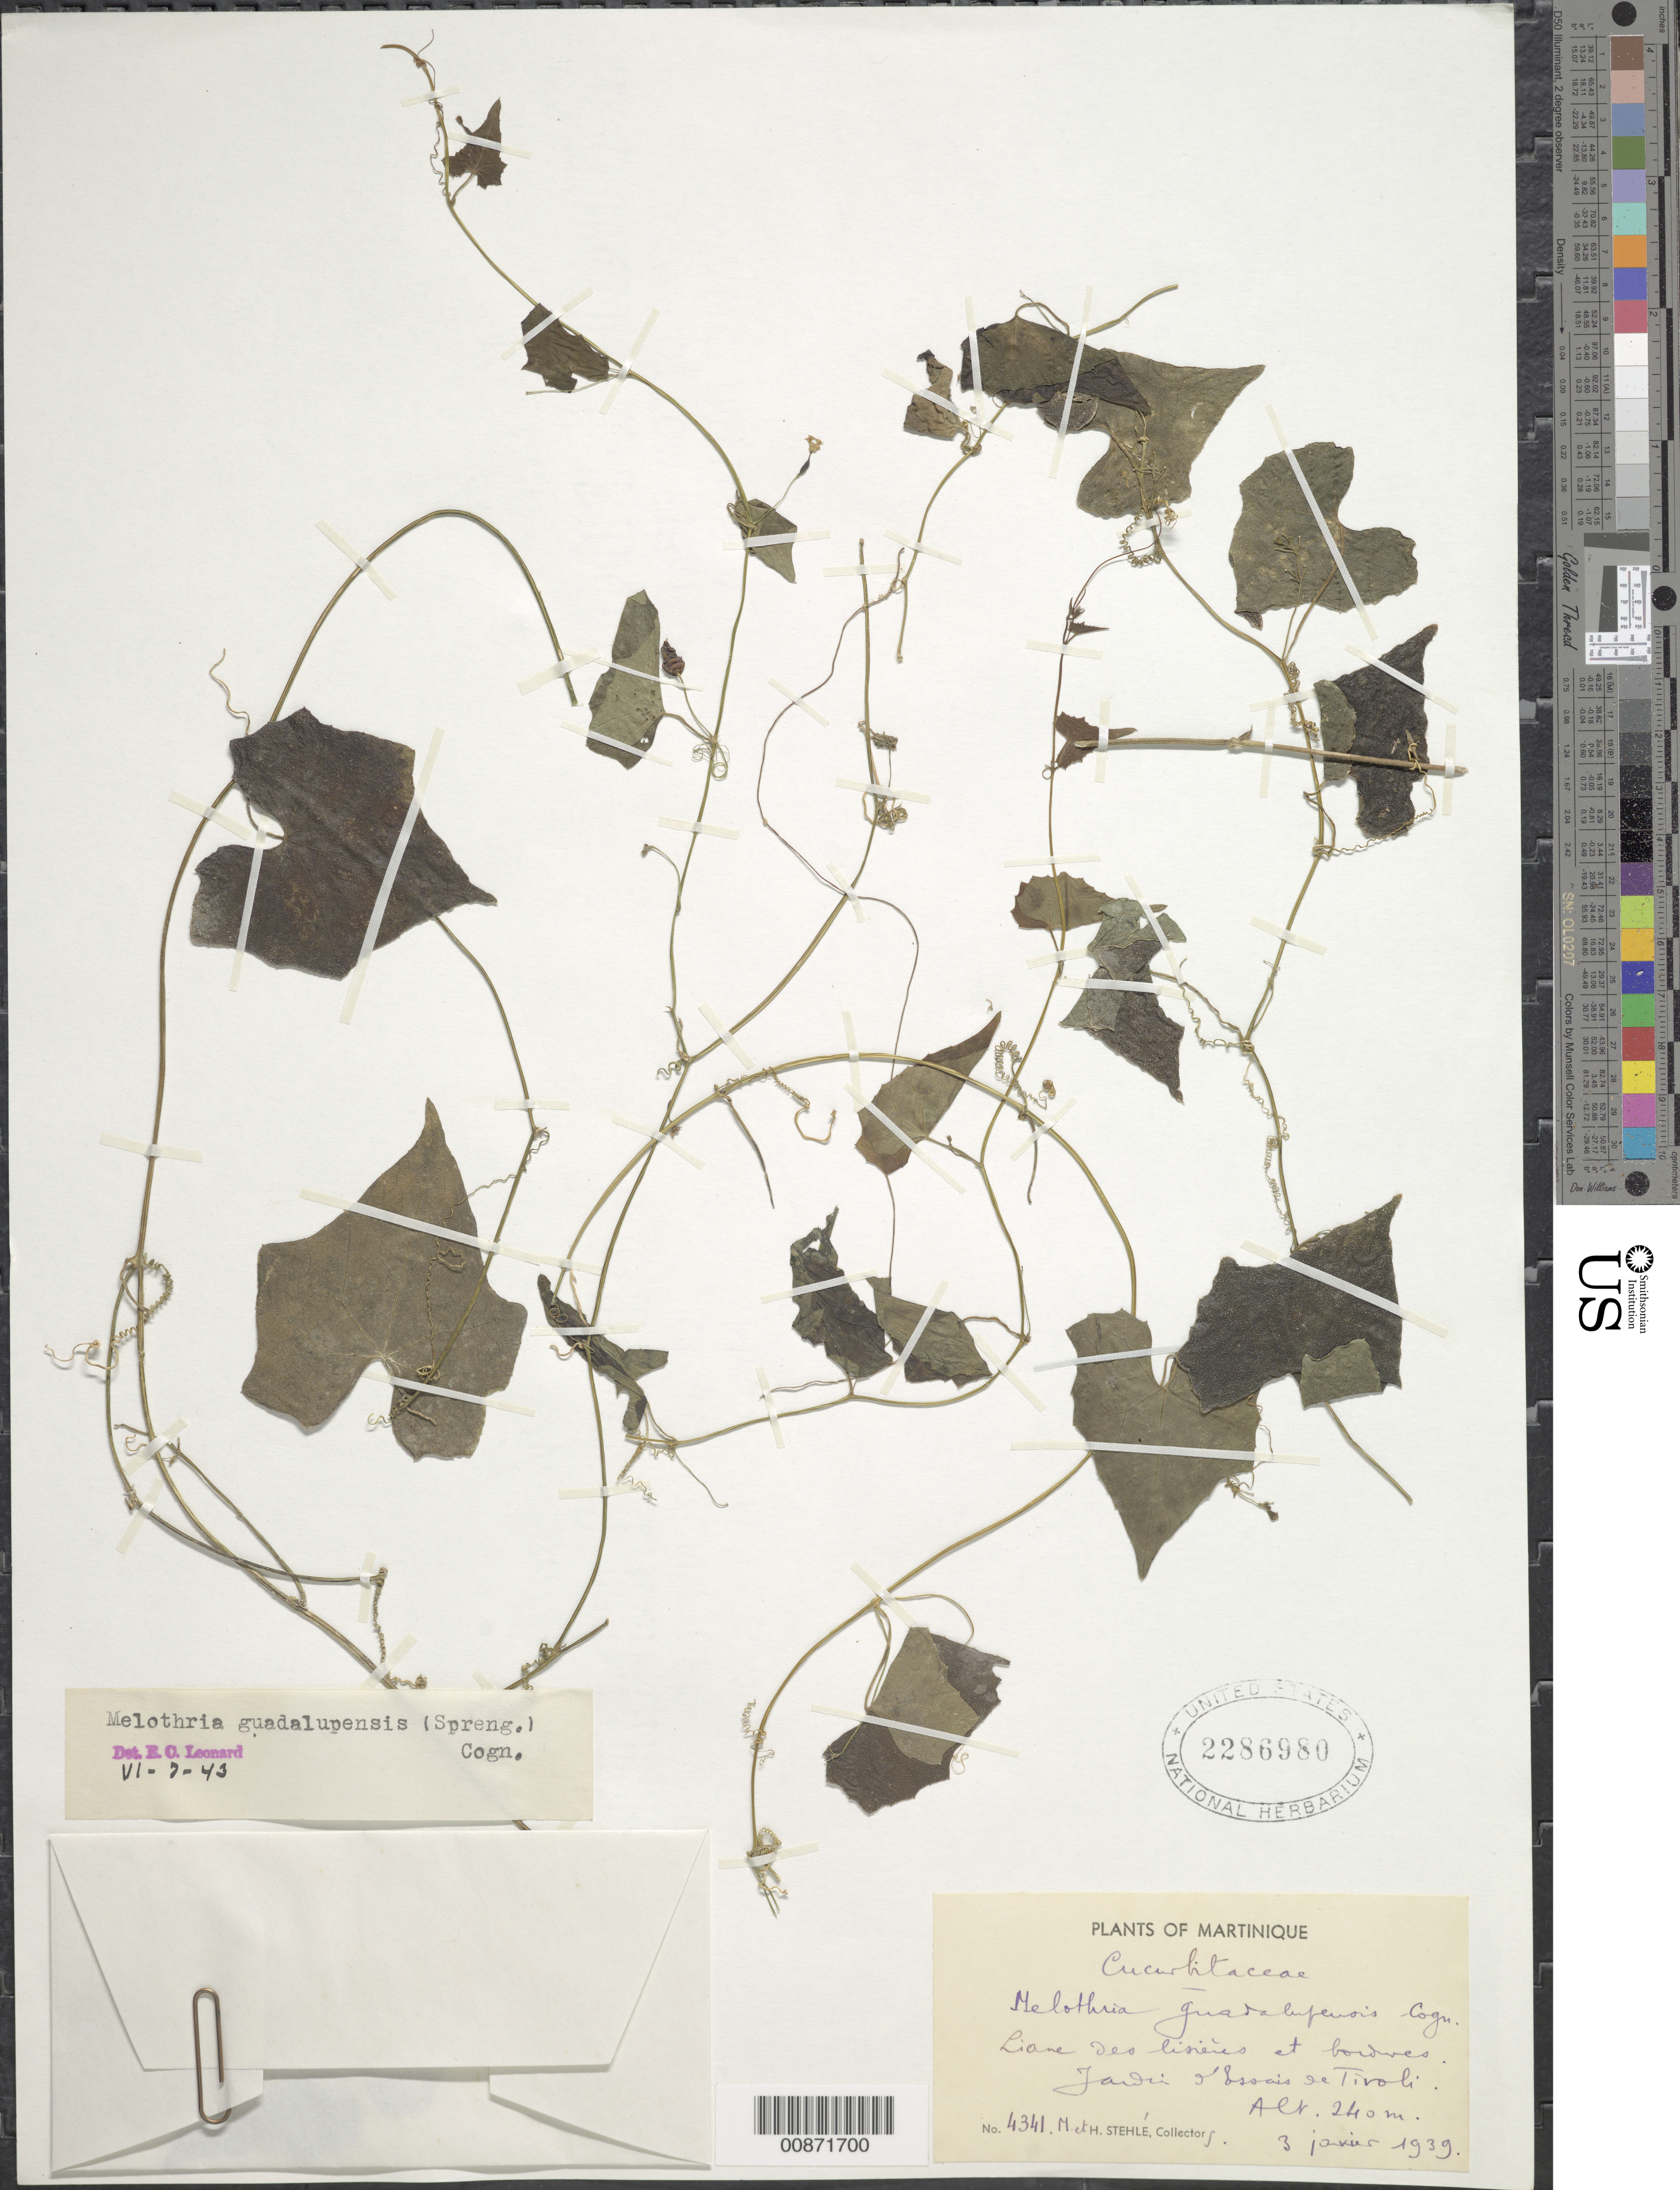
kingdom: Plantae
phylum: Tracheophyta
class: Magnoliopsida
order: Cucurbitales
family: Cucurbitaceae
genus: Melothria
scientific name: Melothria pendula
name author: L.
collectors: H. Stehlé & M. Stehlé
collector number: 4341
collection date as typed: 03 Jan 1939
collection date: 1939-01-03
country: Martinique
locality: Jardin de Tivoli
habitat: Des lisières et bordres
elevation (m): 240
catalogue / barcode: US 2286980